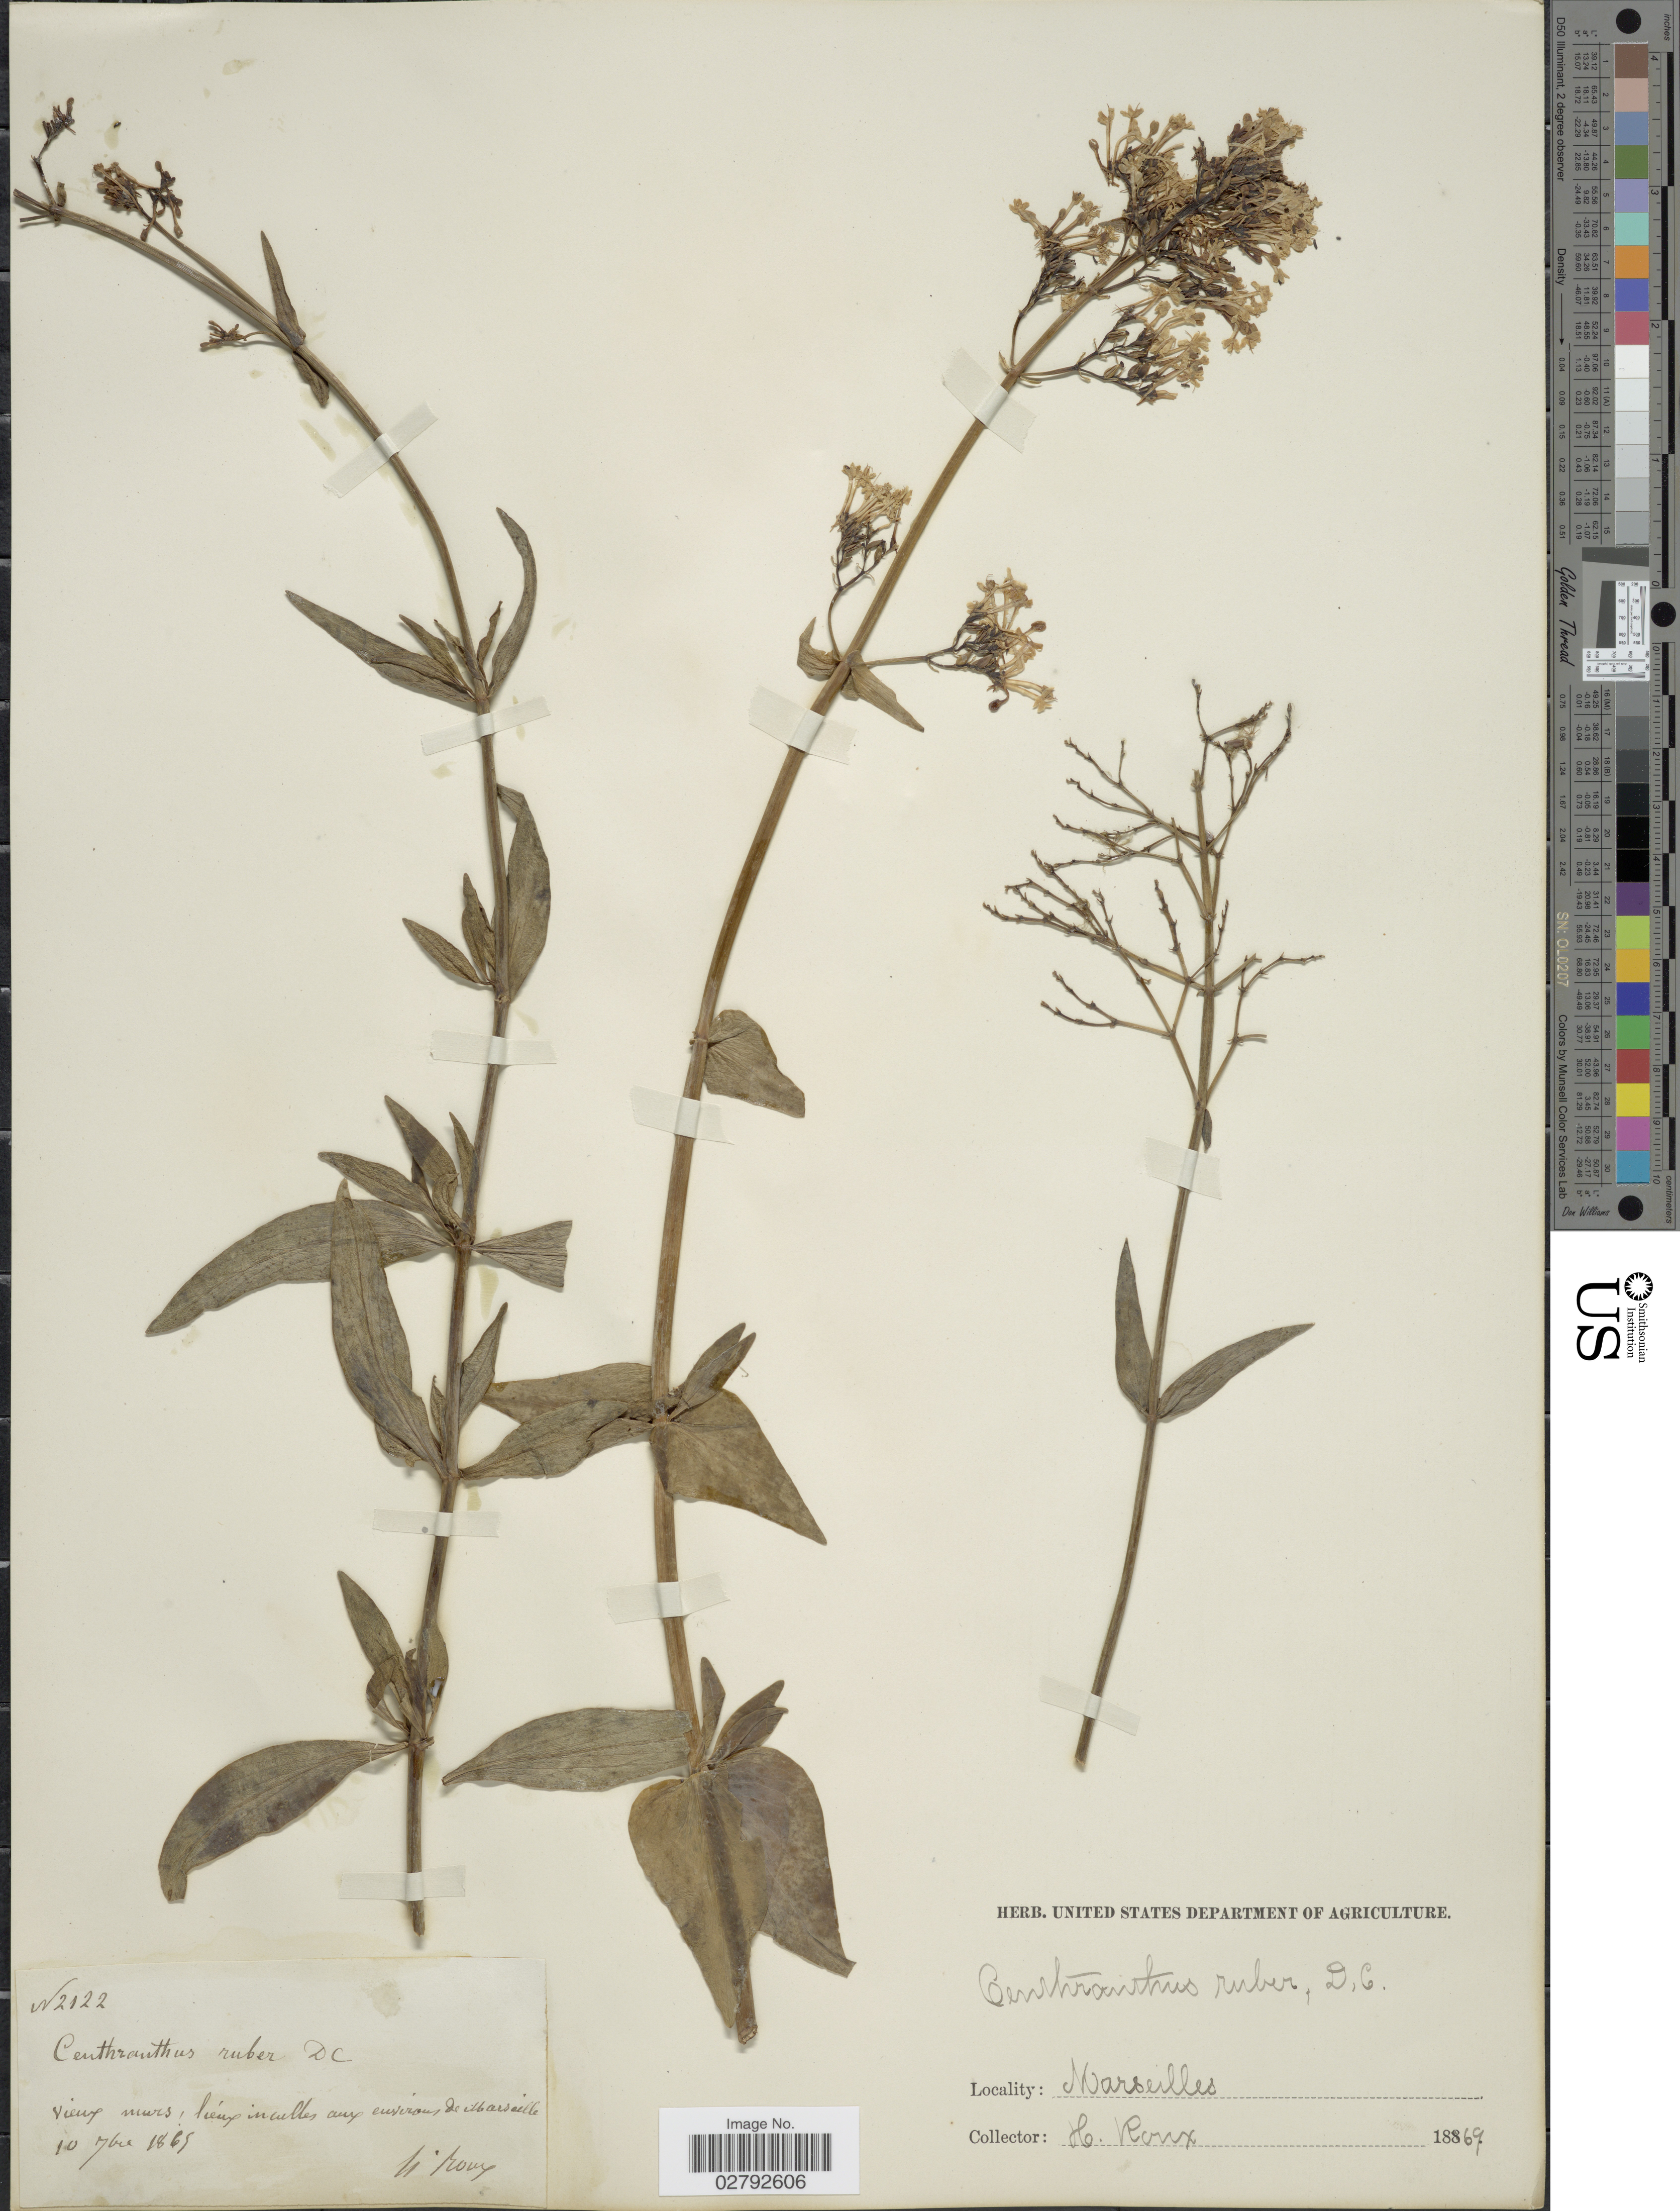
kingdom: Plantae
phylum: Tracheophyta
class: Magnoliopsida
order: Dipsacales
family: Caprifoliaceae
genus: Centranthus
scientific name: Centranthus ruber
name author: (L.) DC.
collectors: H. Roux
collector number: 2122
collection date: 1869-09-10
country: France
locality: Vieux murs, lieux incultes aux environs de Marseille.